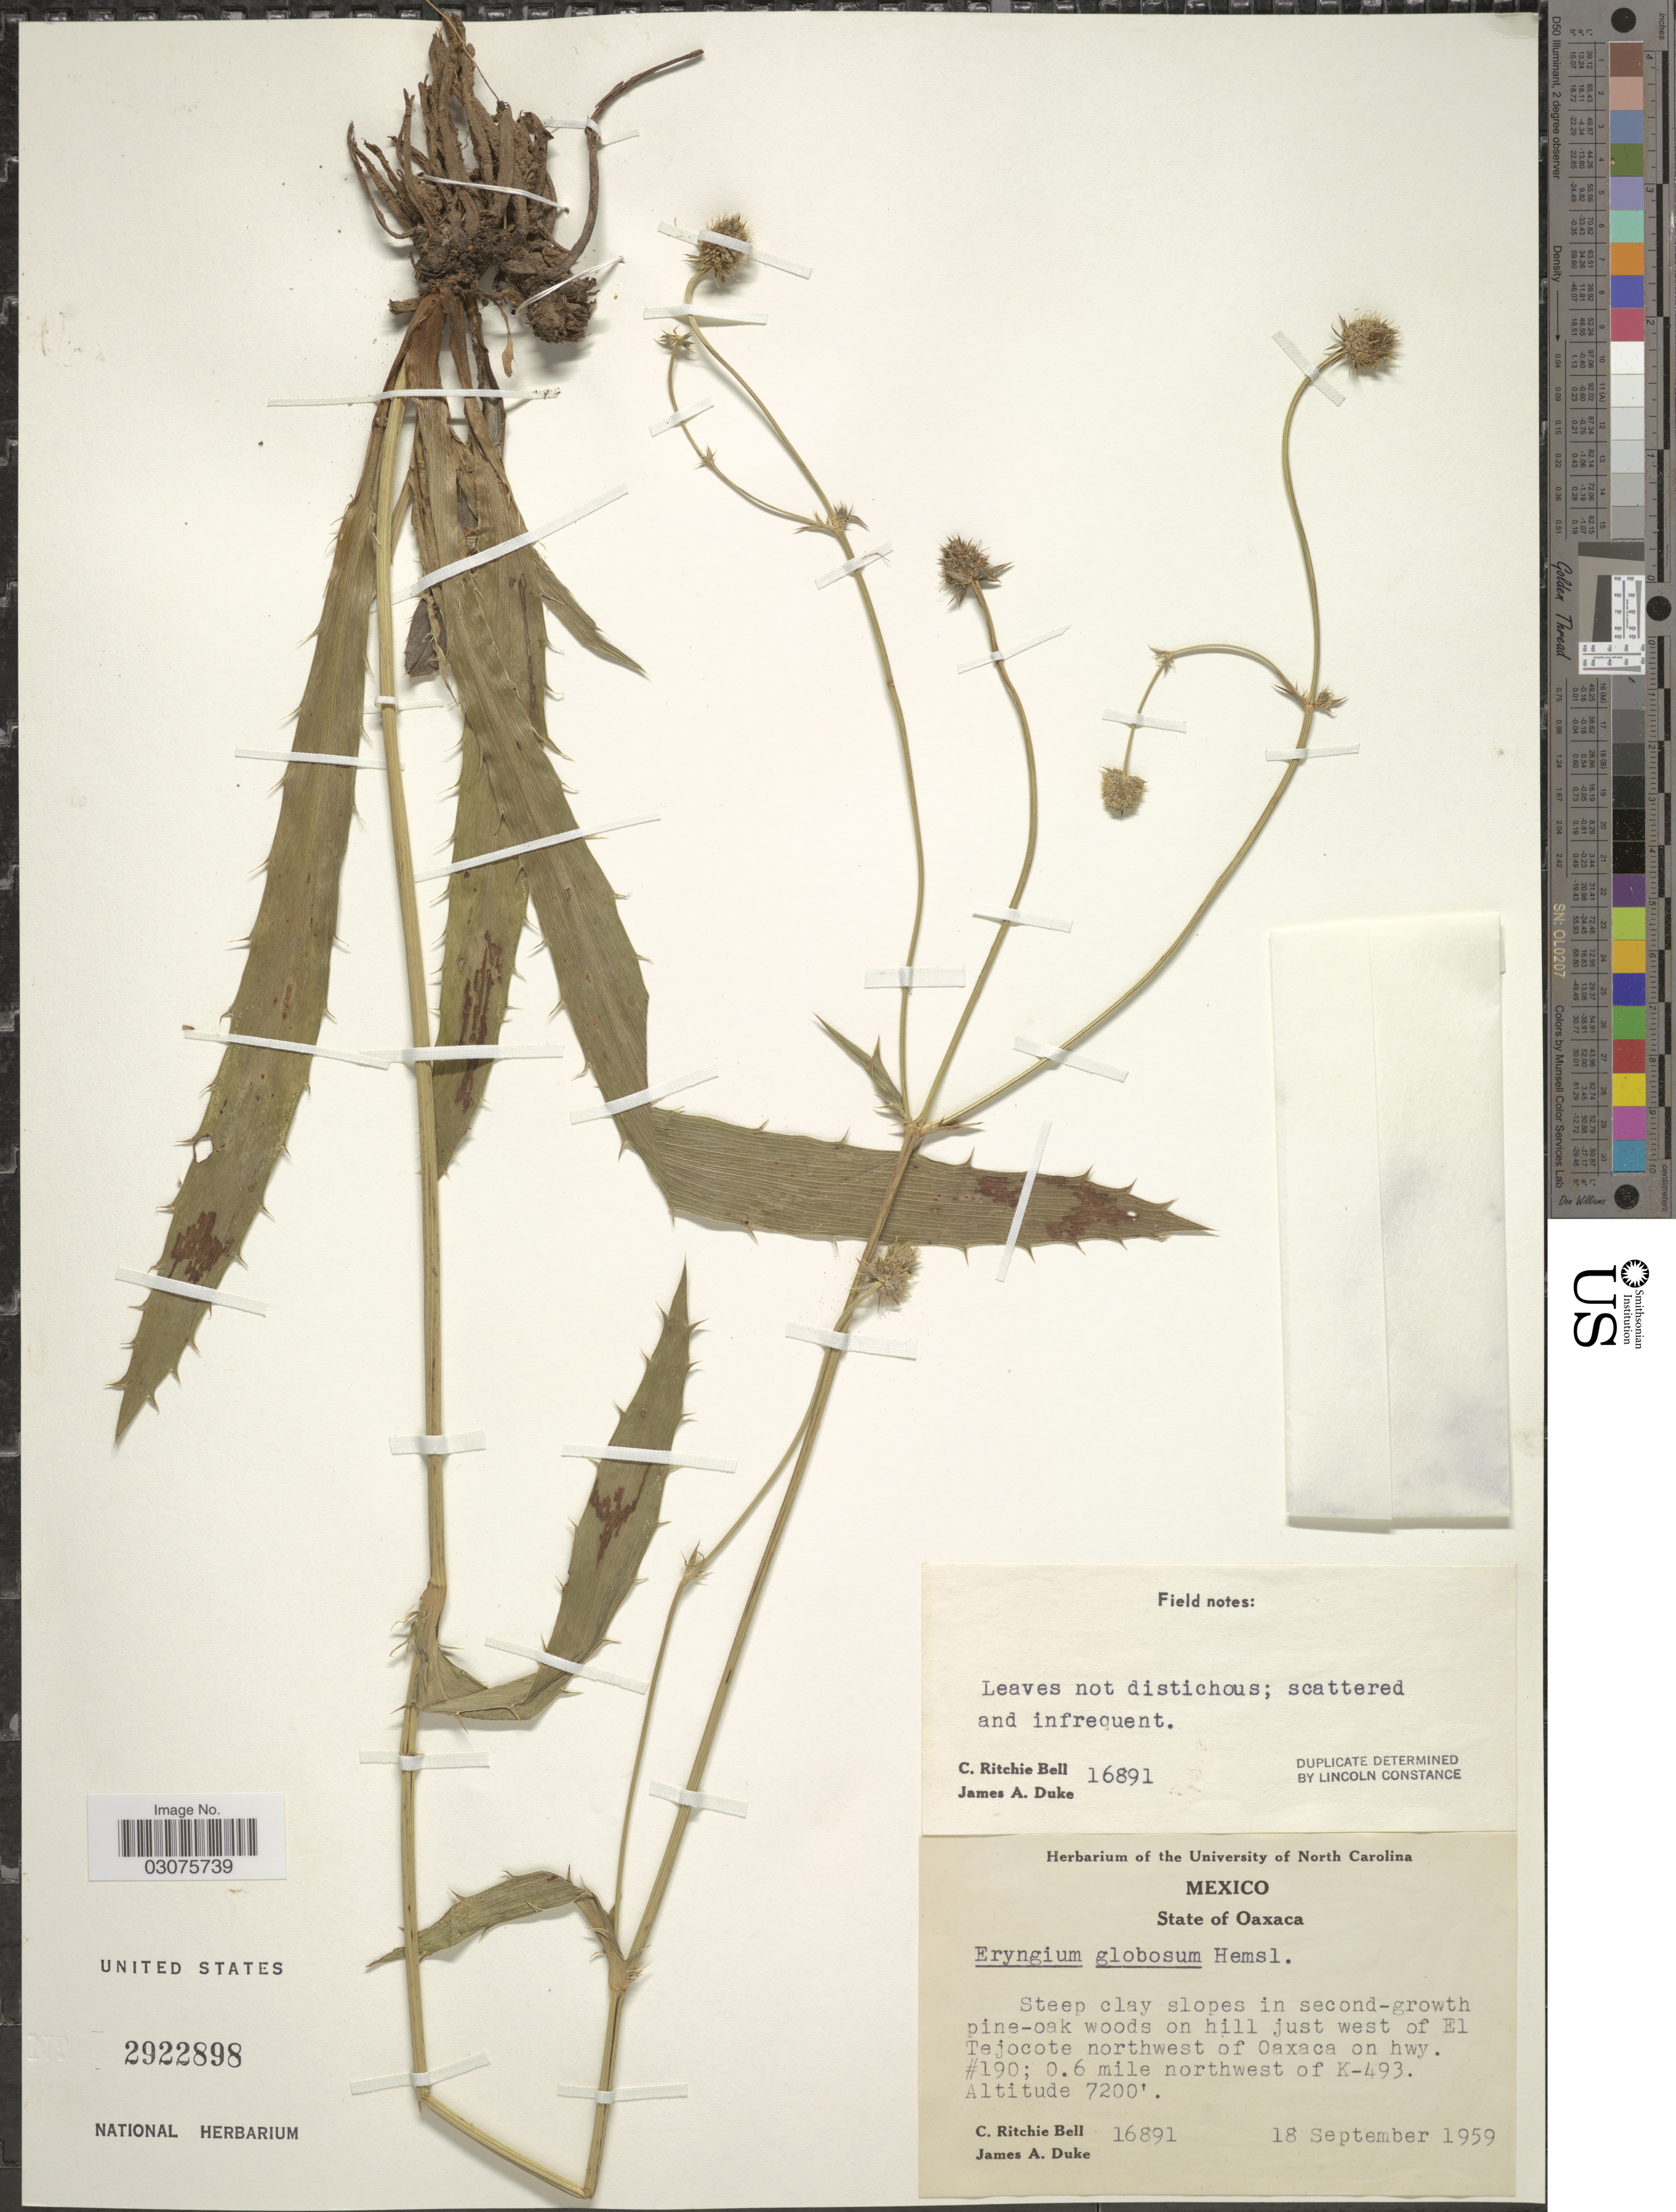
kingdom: Plantae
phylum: Tracheophyta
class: Magnoliopsida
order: Apiales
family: Apiaceae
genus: Eryngium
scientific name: Eryngium globosum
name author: Hemsl.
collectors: C. R. Bell & J. A. Duke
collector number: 16891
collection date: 1959-09-18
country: Mexico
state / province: Oaxaca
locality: Woods on hill just west of El Tejocote northwest of Oaxaca on hwy. #190; 0.6 mile northwest of K-493.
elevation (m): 2195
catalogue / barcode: US 2922898